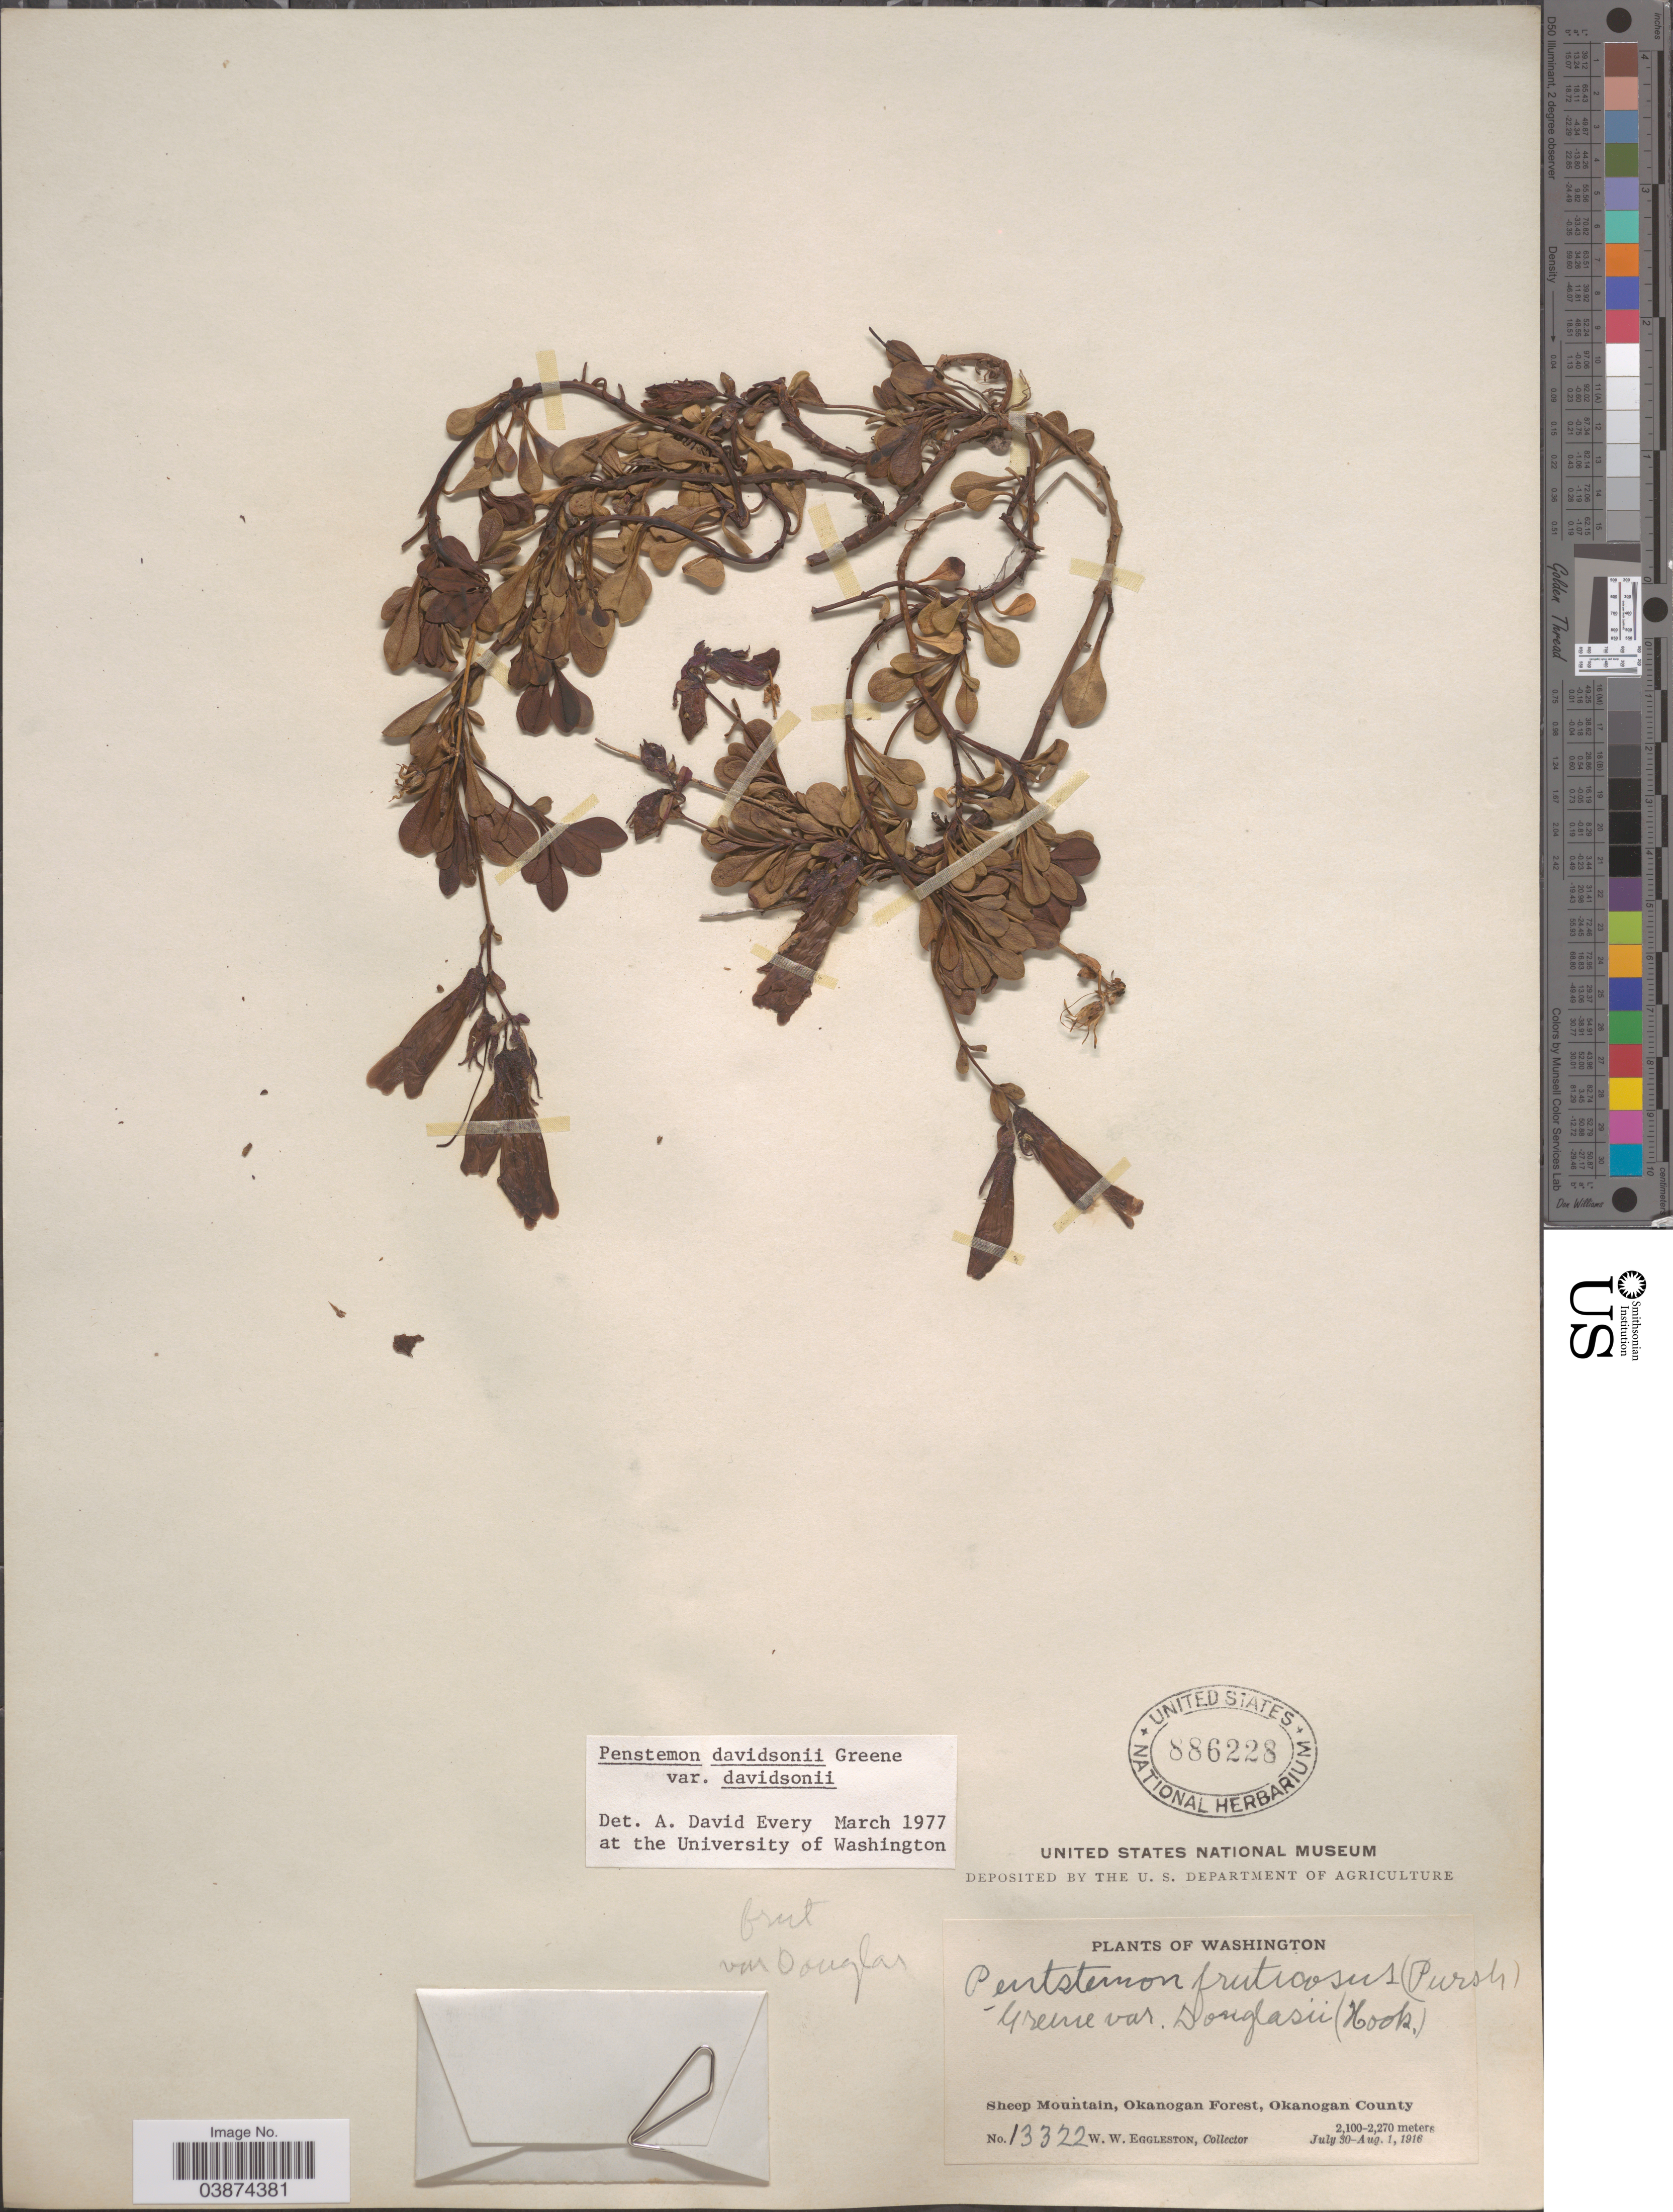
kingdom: Plantae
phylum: Tracheophyta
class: Magnoliopsida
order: Lamiales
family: Plantaginaceae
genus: Penstemon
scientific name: Penstemon davidsonii var. davidsonii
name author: Greene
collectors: W. W. Eggleston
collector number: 13322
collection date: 1916-07-30/1916-08-01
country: United States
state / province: Washington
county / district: Okanogan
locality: Sheep Mountain, Okanogan Forest, Okanogan County.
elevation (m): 2100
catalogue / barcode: US 886228